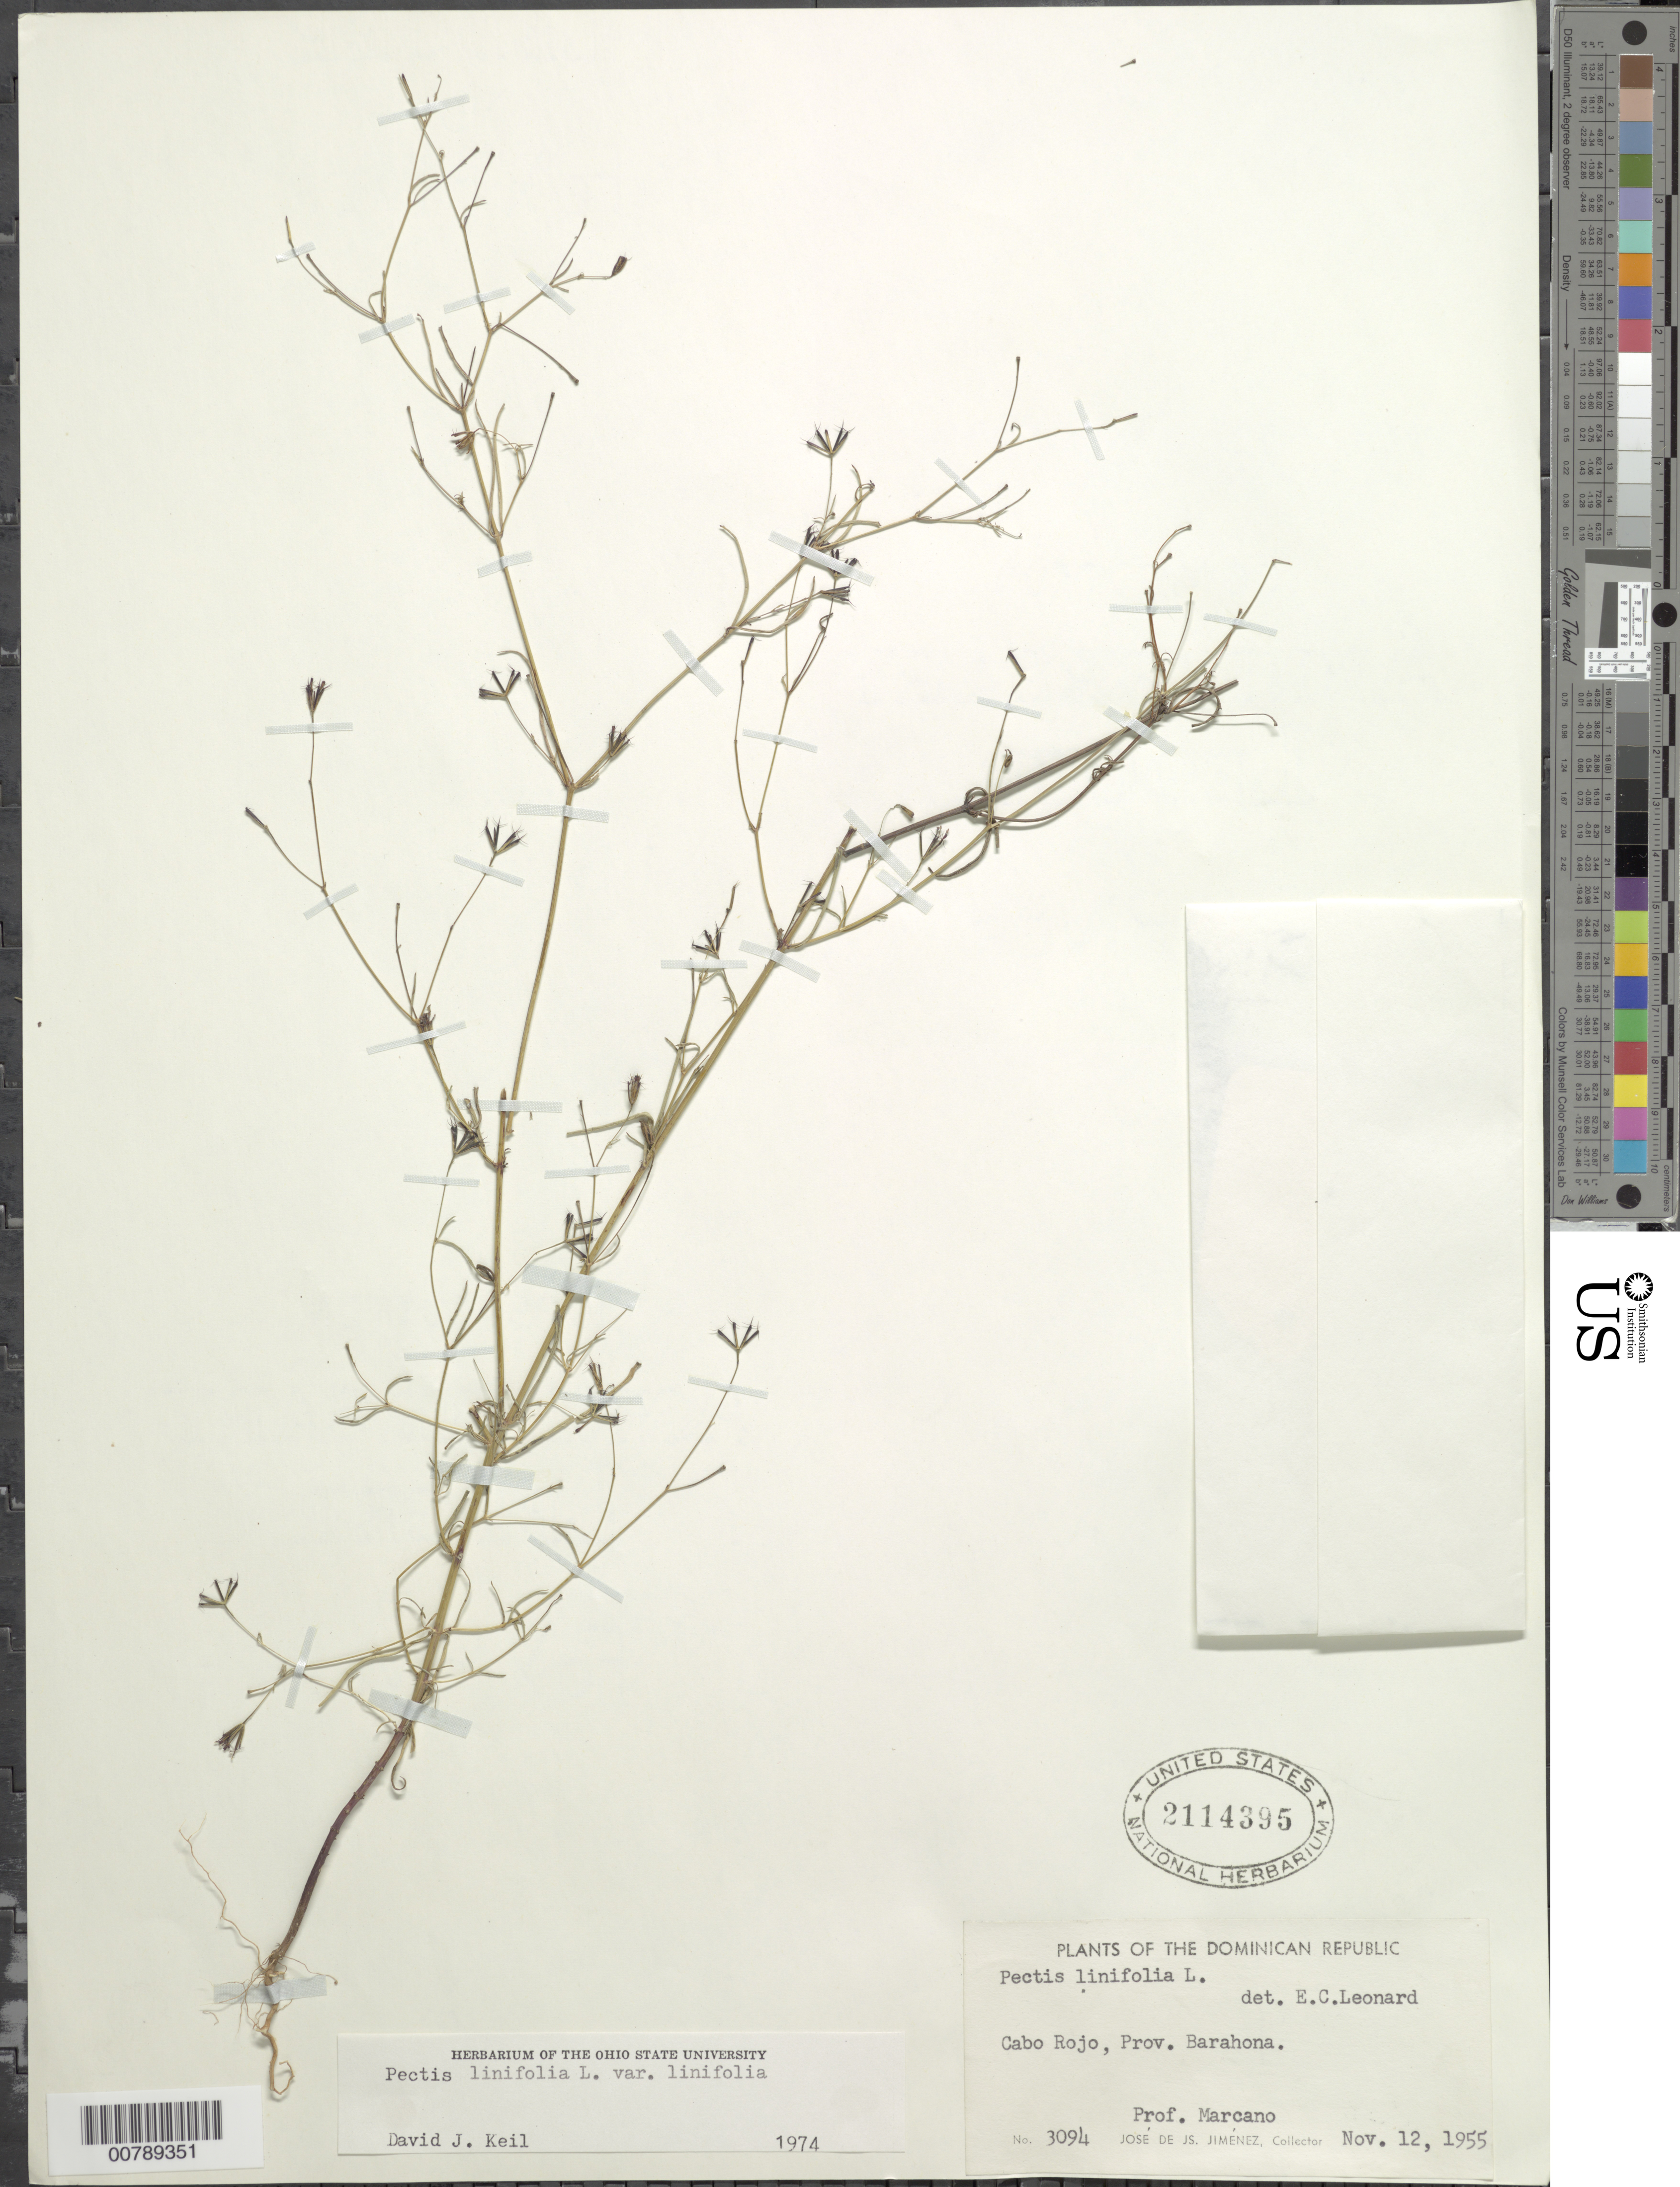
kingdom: Plantae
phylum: Tracheophyta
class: Magnoliopsida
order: Asterales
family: Asteraceae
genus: Pectis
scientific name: Pectis linifolia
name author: L.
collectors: J. J. Jiménez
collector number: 3094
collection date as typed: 12 Nov 1955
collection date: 1955-11-12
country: Dominican Republic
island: Hispaniola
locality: Cabo Rojo, Provincia Barahona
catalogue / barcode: US 2114395